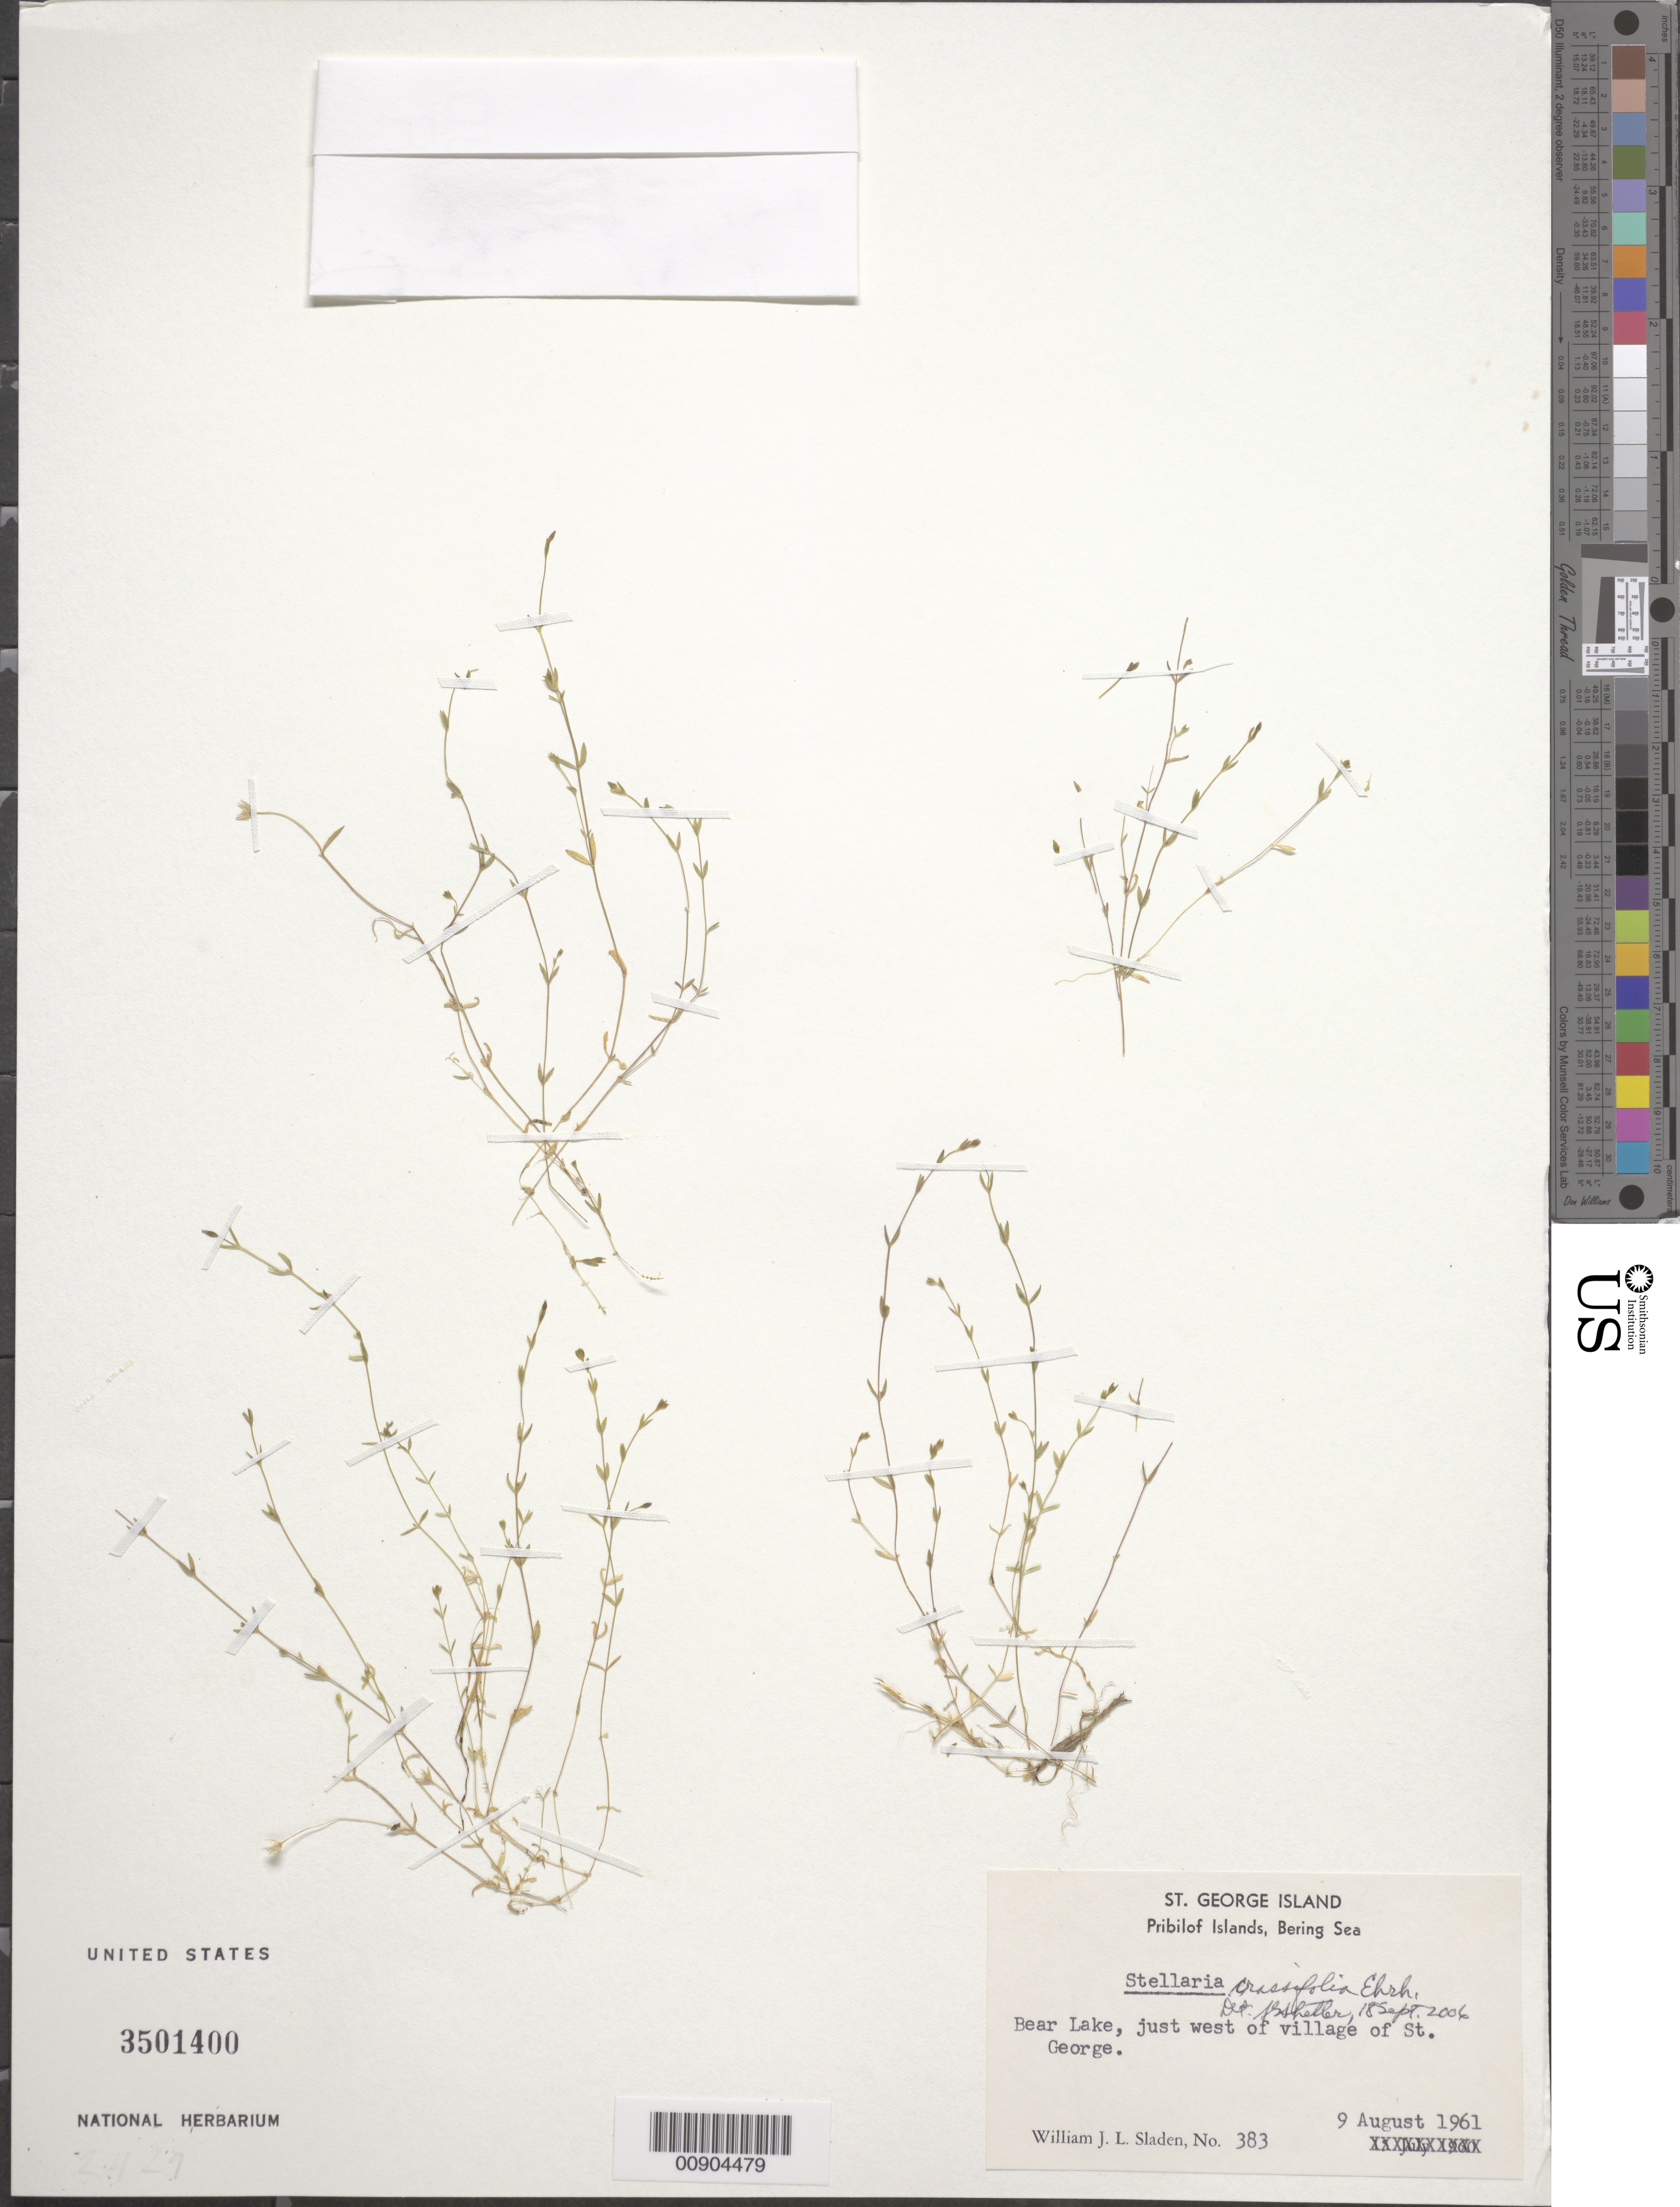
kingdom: Plantae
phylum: Tracheophyta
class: Magnoliopsida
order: Caryophyllales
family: Caryophyllaceae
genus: Stellaria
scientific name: Stellaria crassifolia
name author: Ehrh.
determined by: Shetler, Stanwyn G., (US), NMNH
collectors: W. Sladen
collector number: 383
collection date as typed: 09 Aug 1961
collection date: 1961-08-09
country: United States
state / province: Alaska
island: St. George Island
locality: St. George Island. Bear Lake, just west of village of St. George., Bering Sea, Pribilof Islands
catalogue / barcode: US 3501400